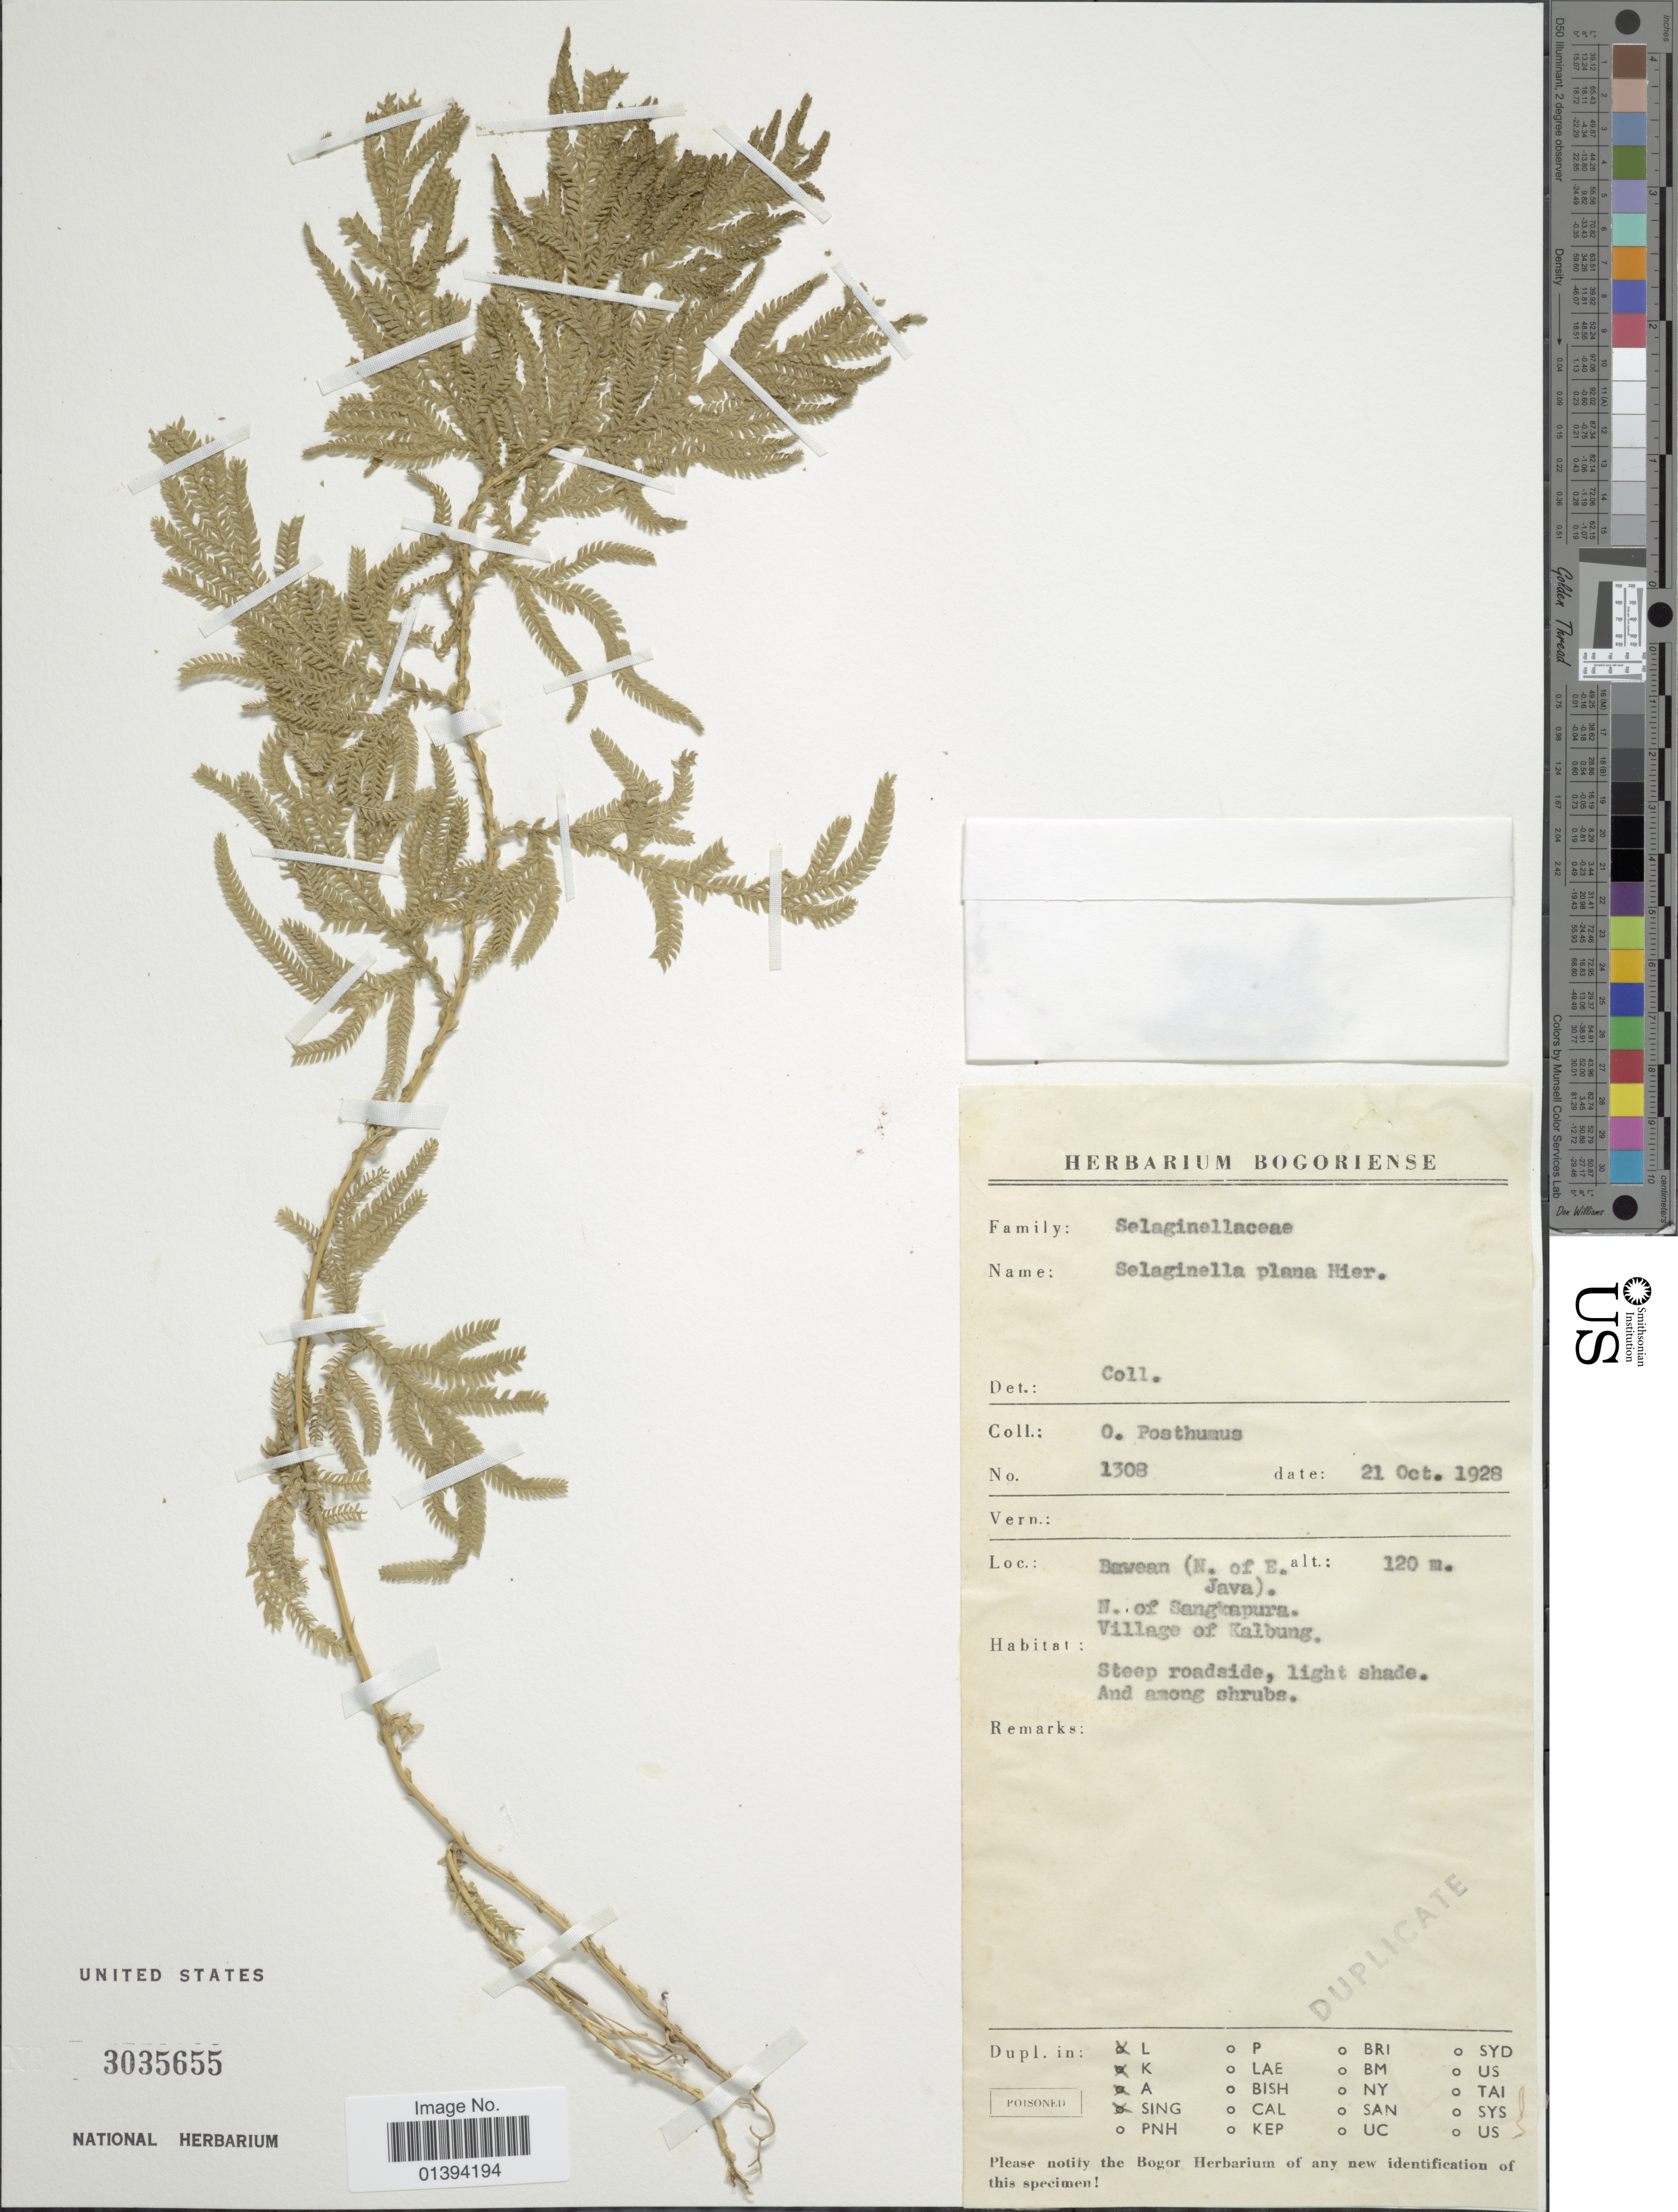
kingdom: Plantae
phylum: Tracheophyta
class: Lycopodiopsida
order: Selaginellales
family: Selaginellaceae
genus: Selaginella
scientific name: Selaginella plana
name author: (Desv. ex Poir.) Hieron.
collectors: O. Posthumus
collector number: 1308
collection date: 1928-10-21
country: Indonesia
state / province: Java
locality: Bawean(N. of E. Java), N of Sangkapura, village of Kalbung, steep roadside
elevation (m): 120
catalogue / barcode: US 3035655